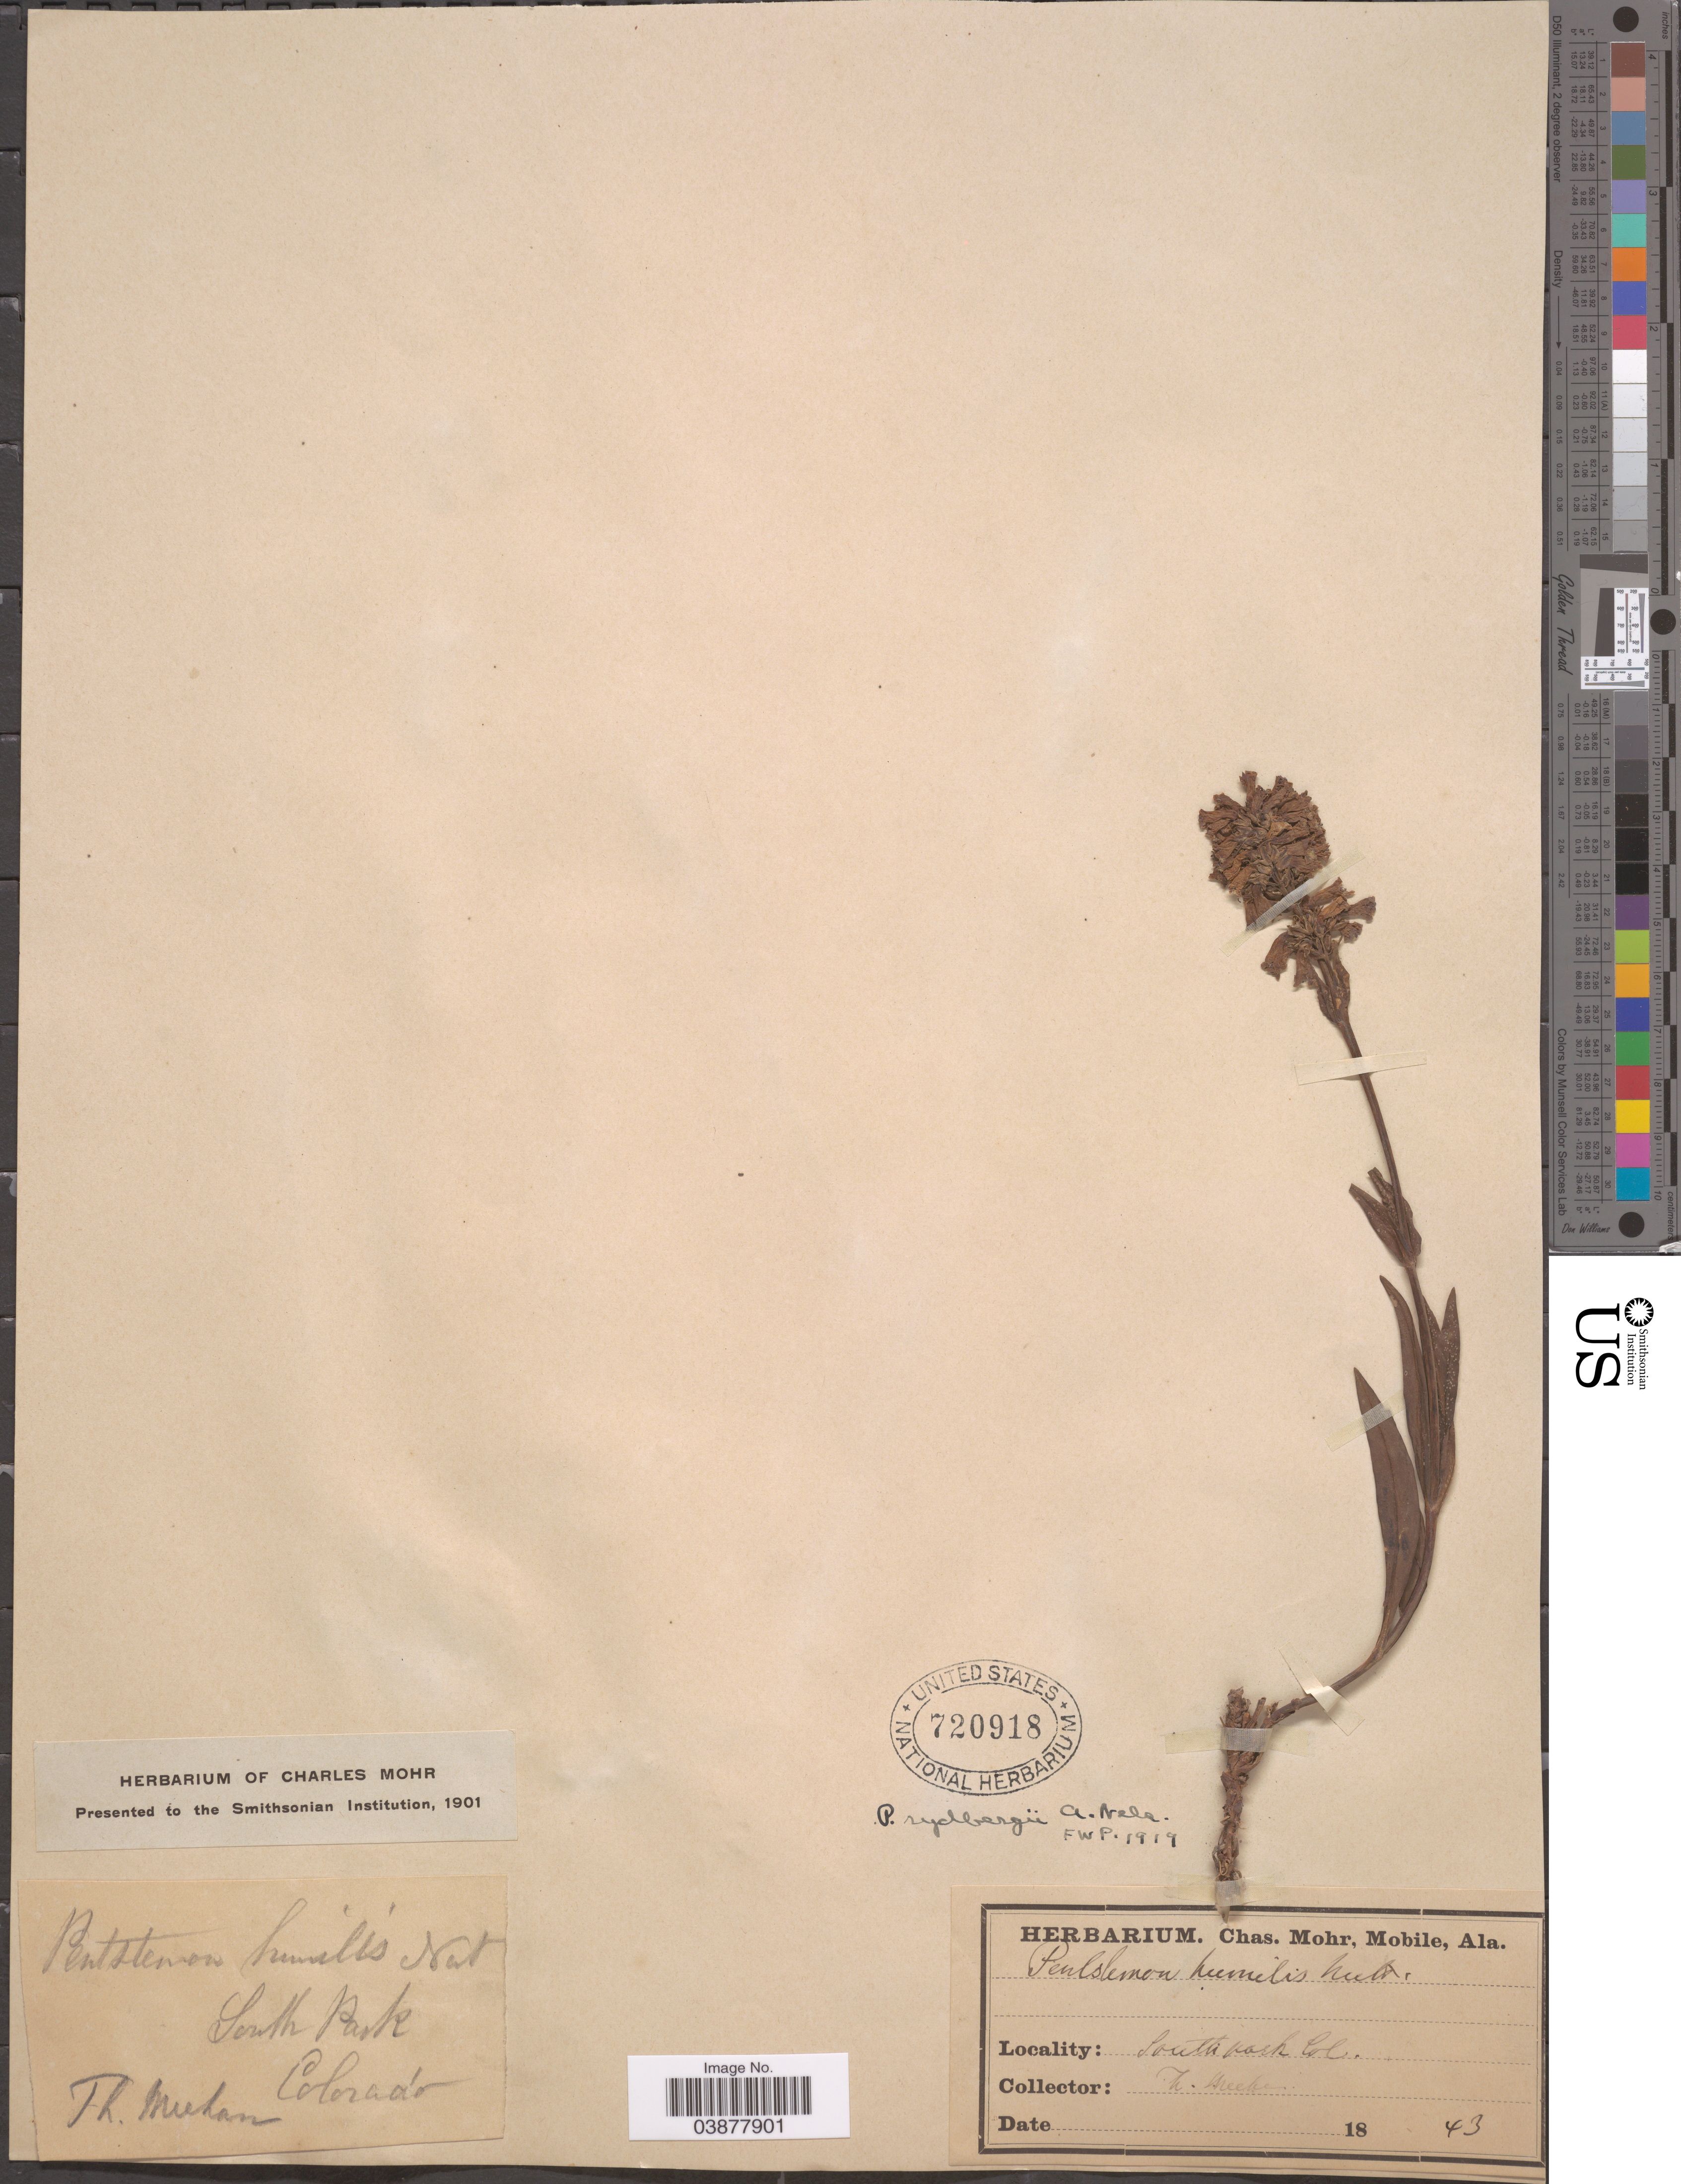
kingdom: Plantae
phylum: Tracheophyta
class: Magnoliopsida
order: Lamiales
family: Plantaginaceae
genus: Penstemon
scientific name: Penstemon rydbergii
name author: A. Nelson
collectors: T. Meehan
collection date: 1843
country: United States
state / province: Colorado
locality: South Park.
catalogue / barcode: US 720918